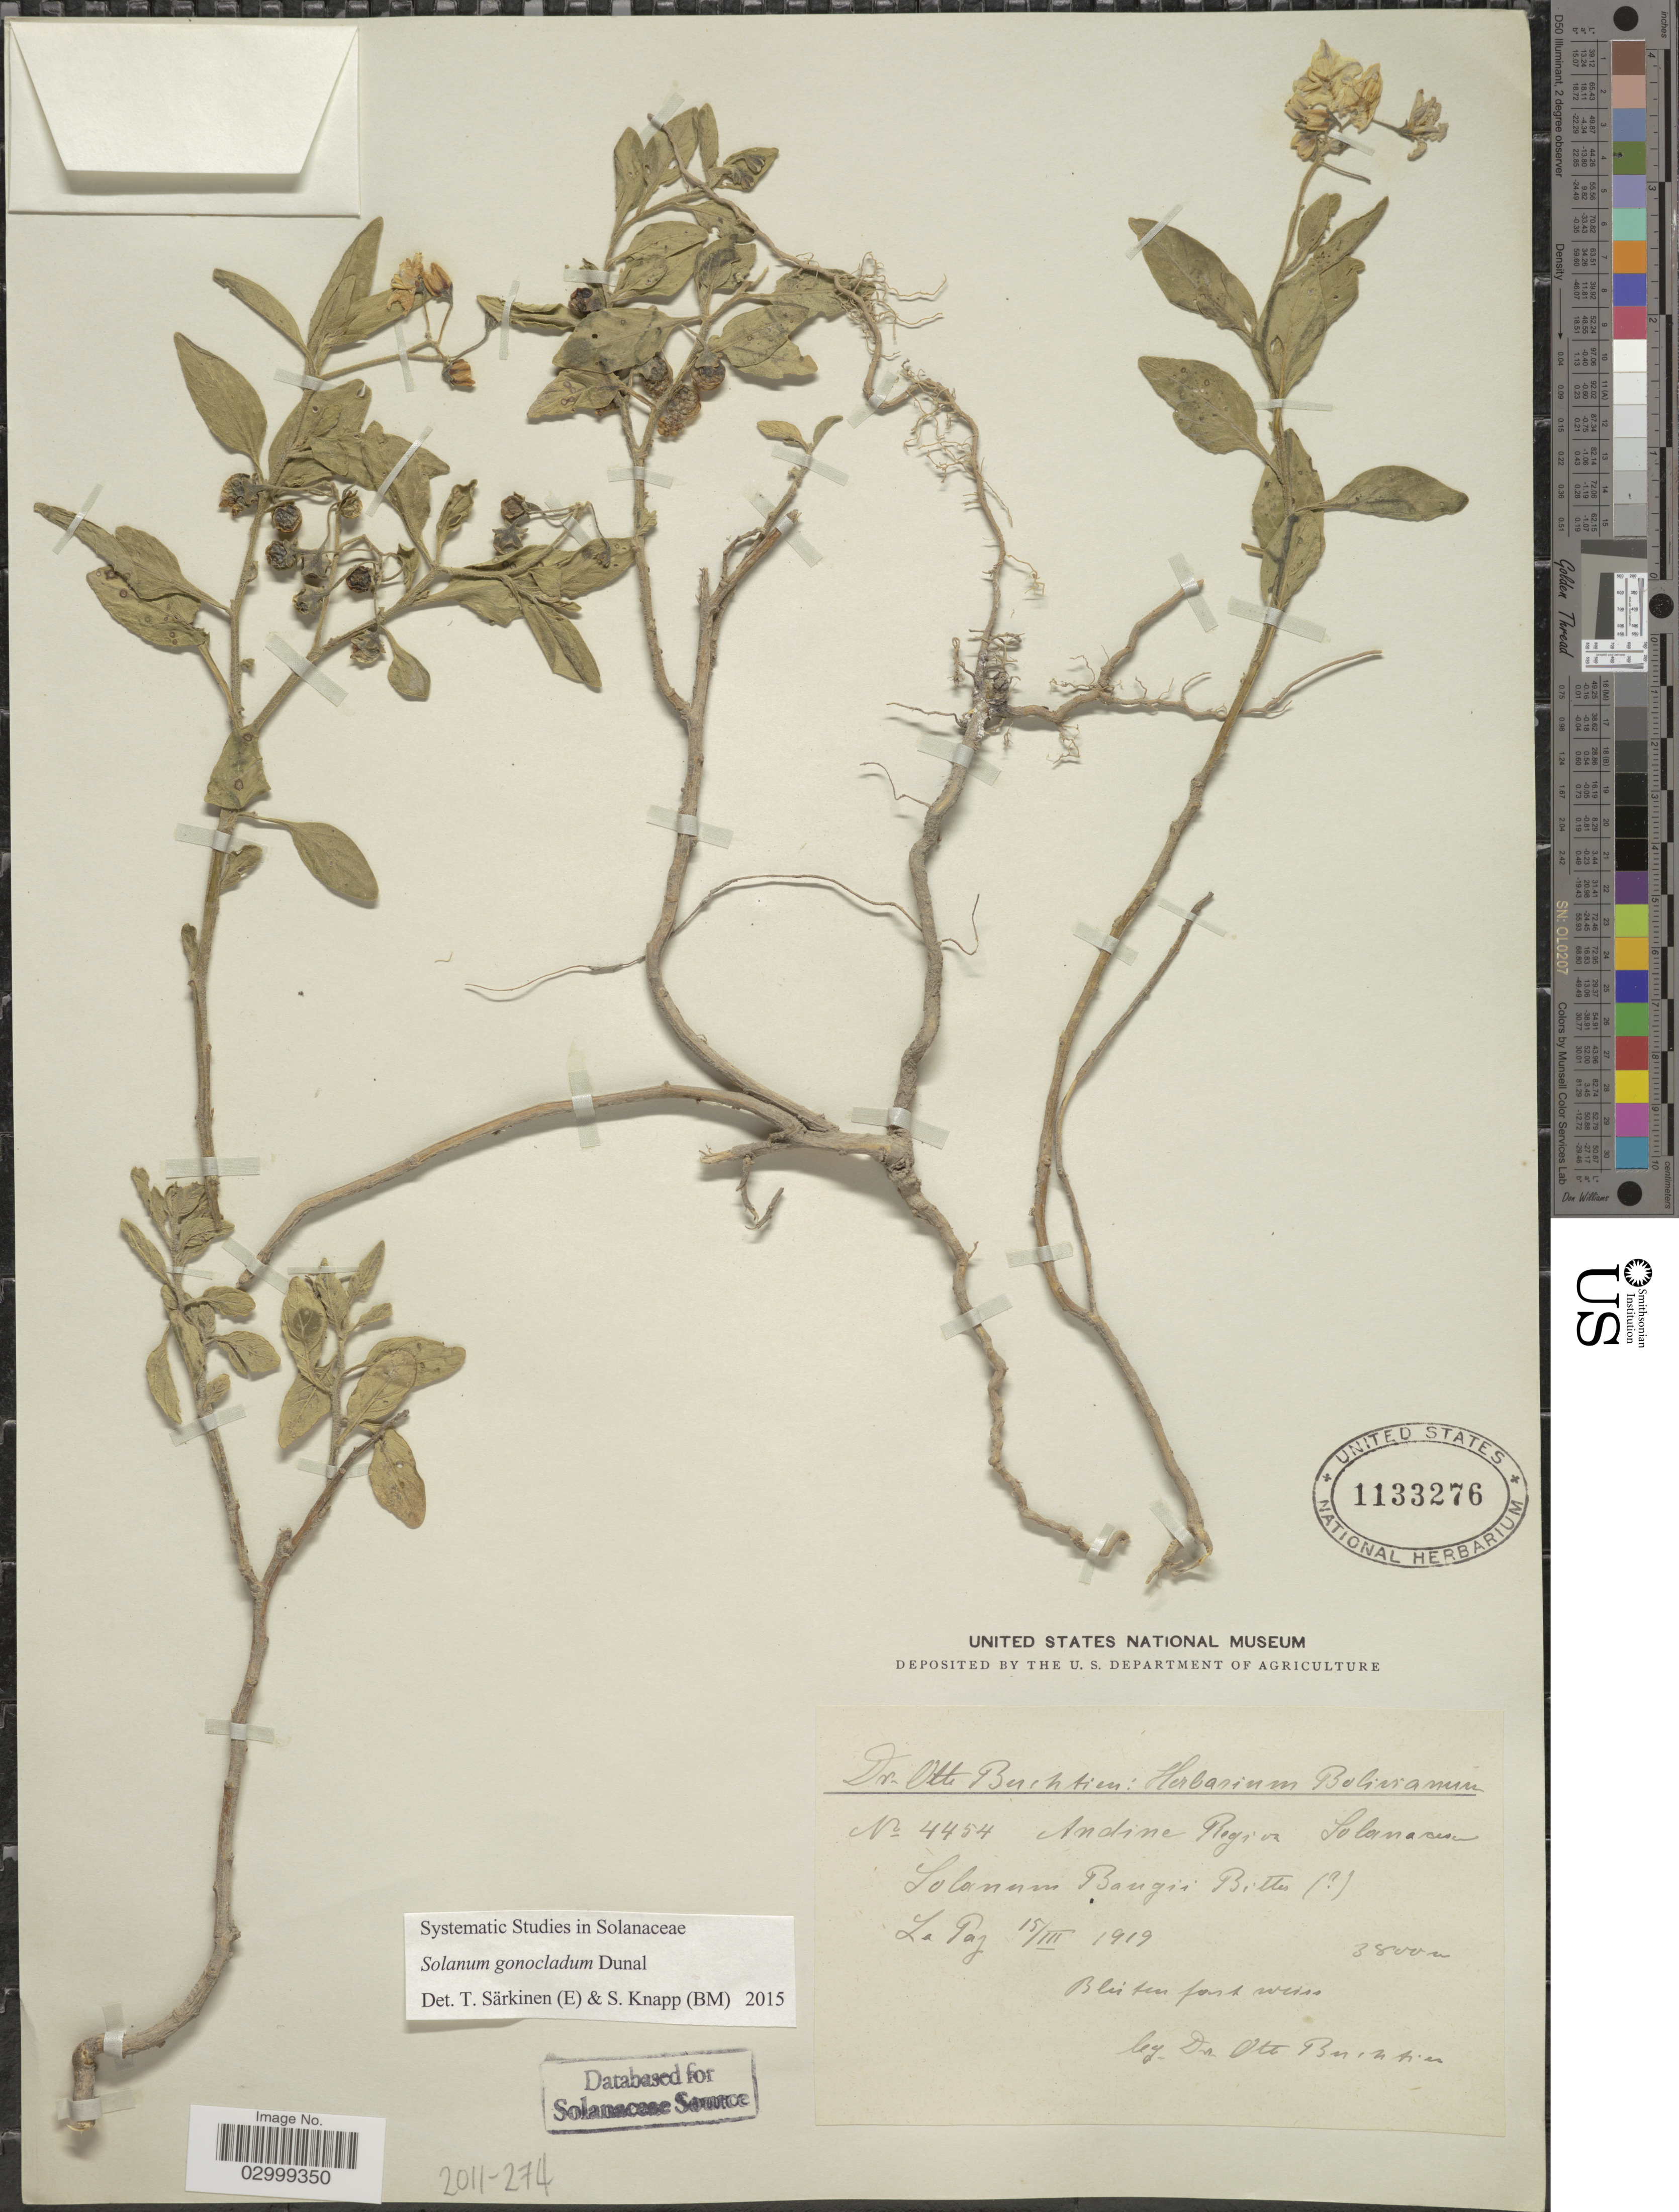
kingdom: Plantae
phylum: Tracheophyta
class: Magnoliopsida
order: Solanales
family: Solanaceae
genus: Solanum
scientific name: Solanum gonocladum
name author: Dunal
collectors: O. Buchtien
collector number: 4454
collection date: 1919-03-15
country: Bolivia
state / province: La Paz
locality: Andine Region.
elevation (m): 3800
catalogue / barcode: US 1133276